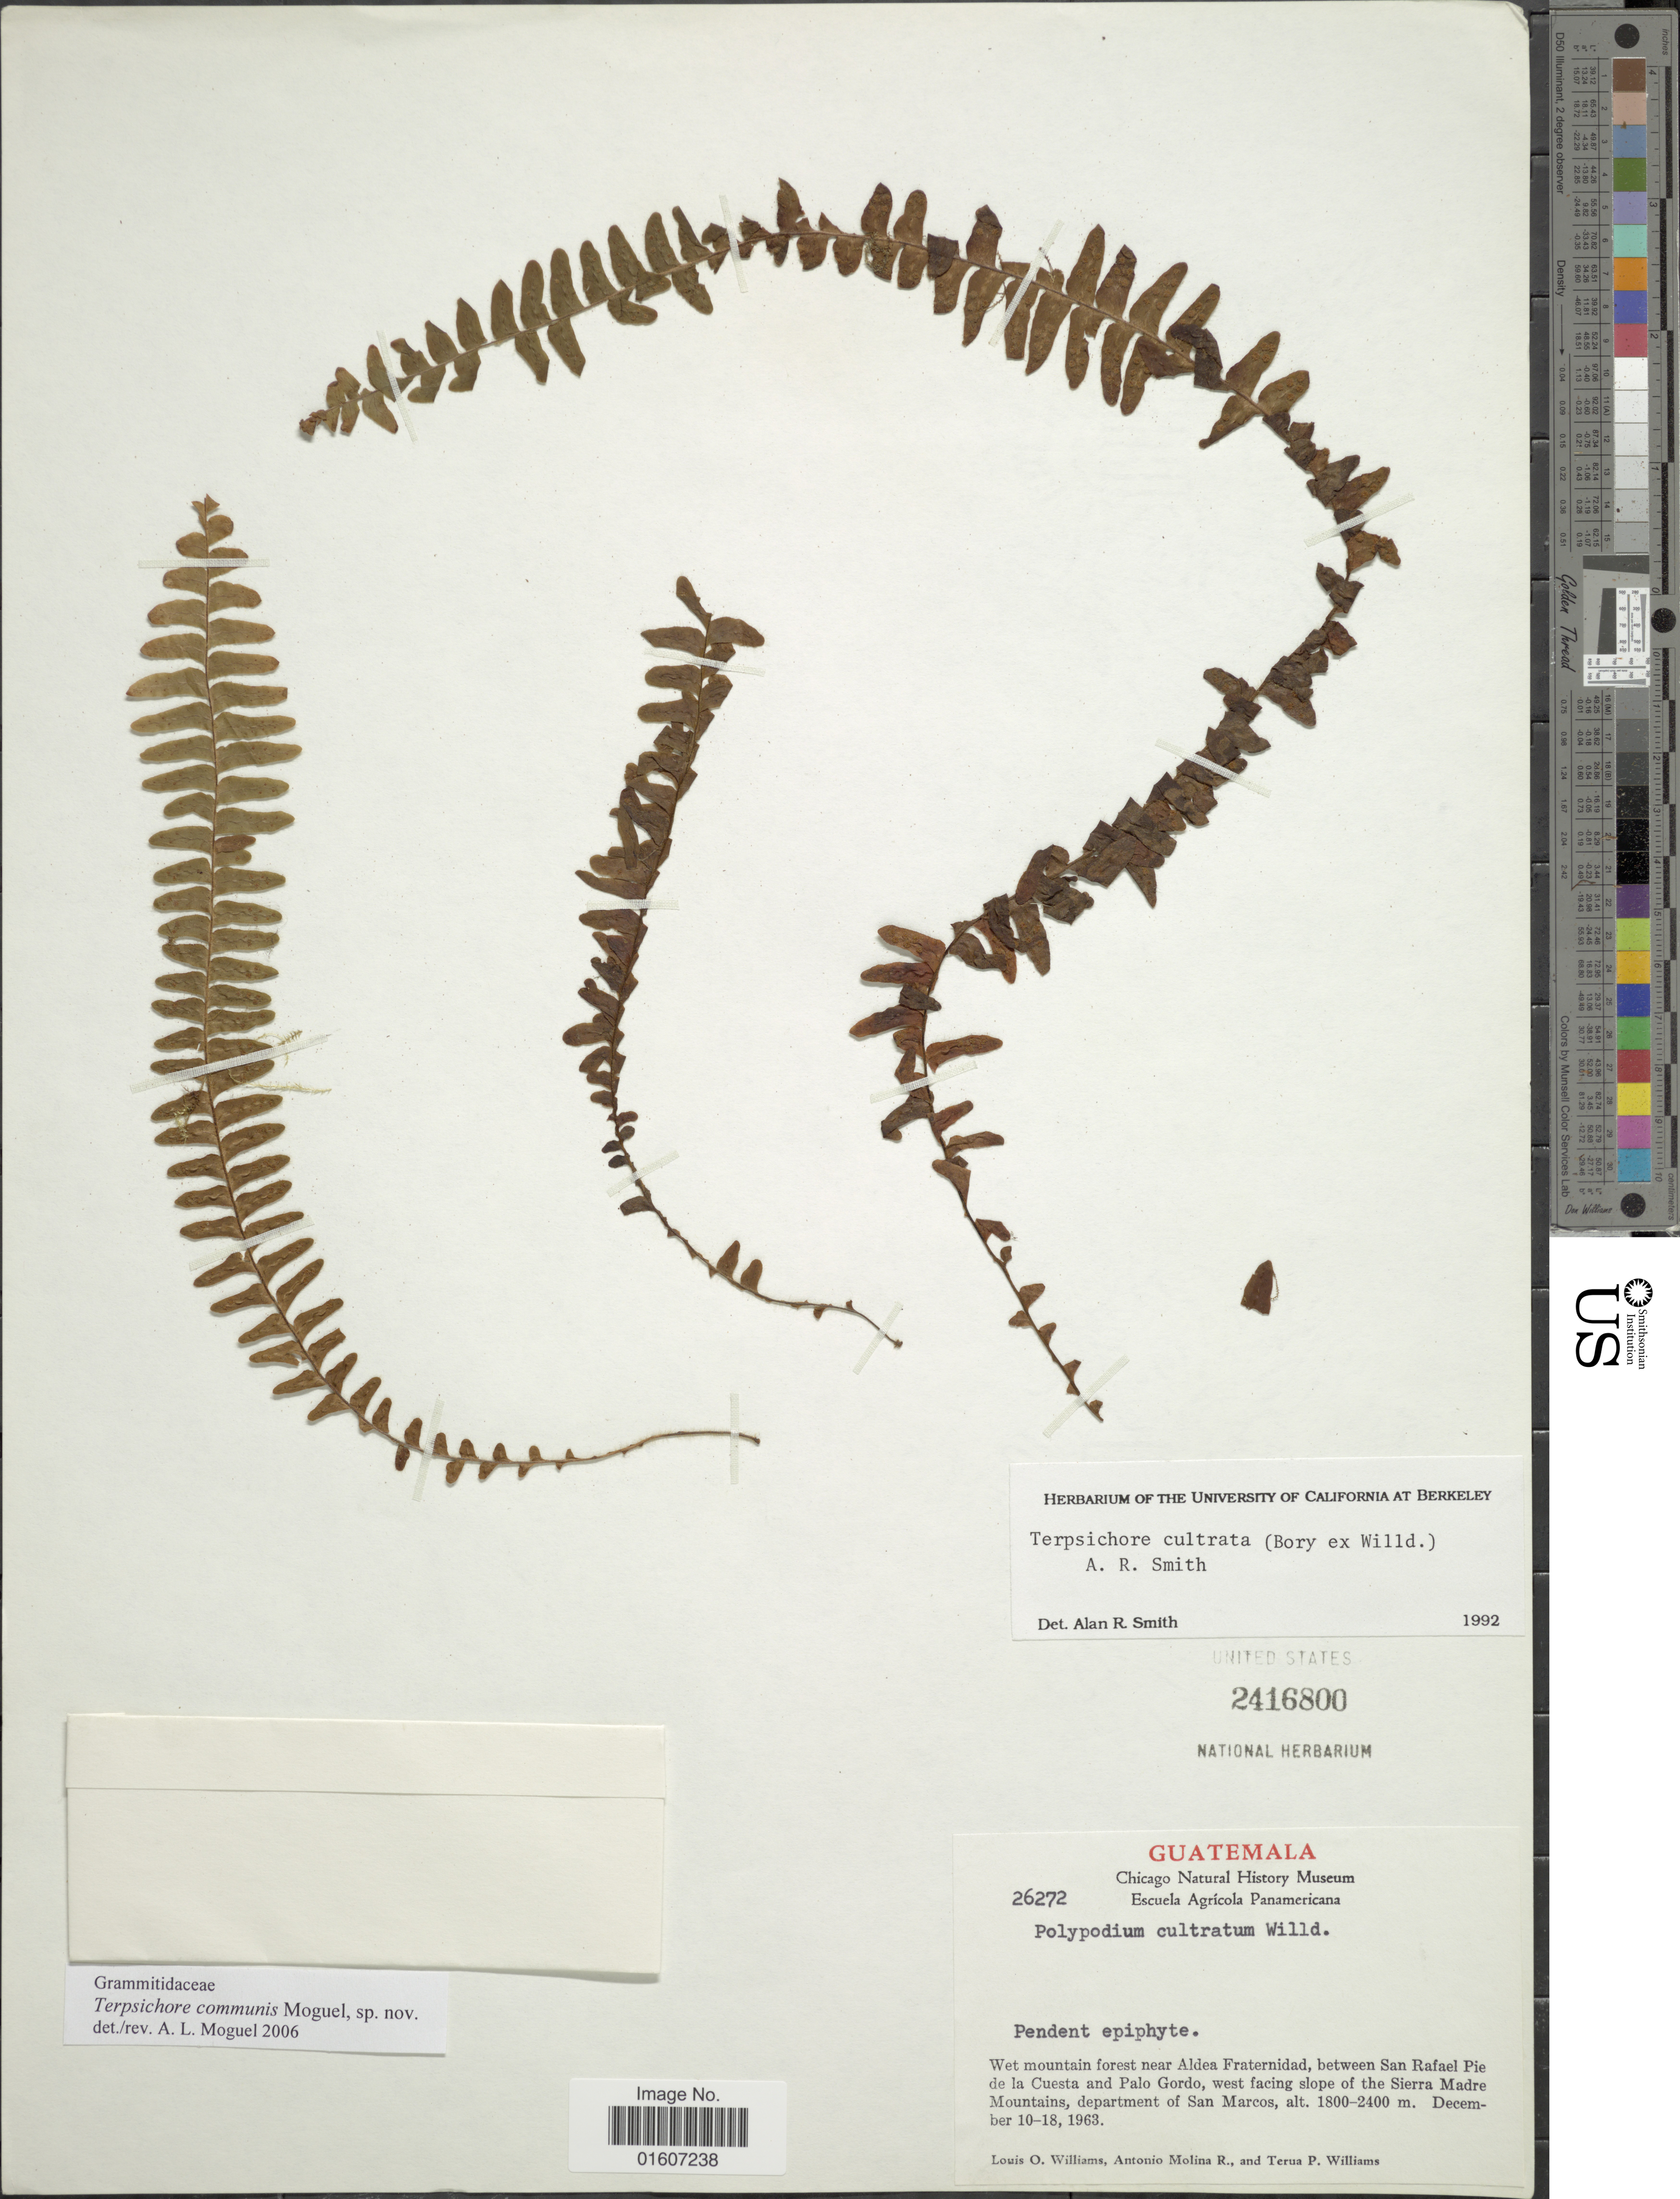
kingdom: Plantae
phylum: Tracheophyta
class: Polypodiopsida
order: Polypodiales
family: Polypodiaceae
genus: Terpsichore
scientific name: Terpsichore communis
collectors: L. O. Williams, A. Molina R. & T. P. Williams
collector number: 26272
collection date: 1963-12-10/1963-12-18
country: Guatemala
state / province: San Marcos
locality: Wet mountain forest near Aldea Fraternidad, between San Rafael Pie de la Cuesta and Palo Gordo, west facing slope of the Sierra Madre Mountains, department of San Marcos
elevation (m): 1800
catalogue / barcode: US 2416800